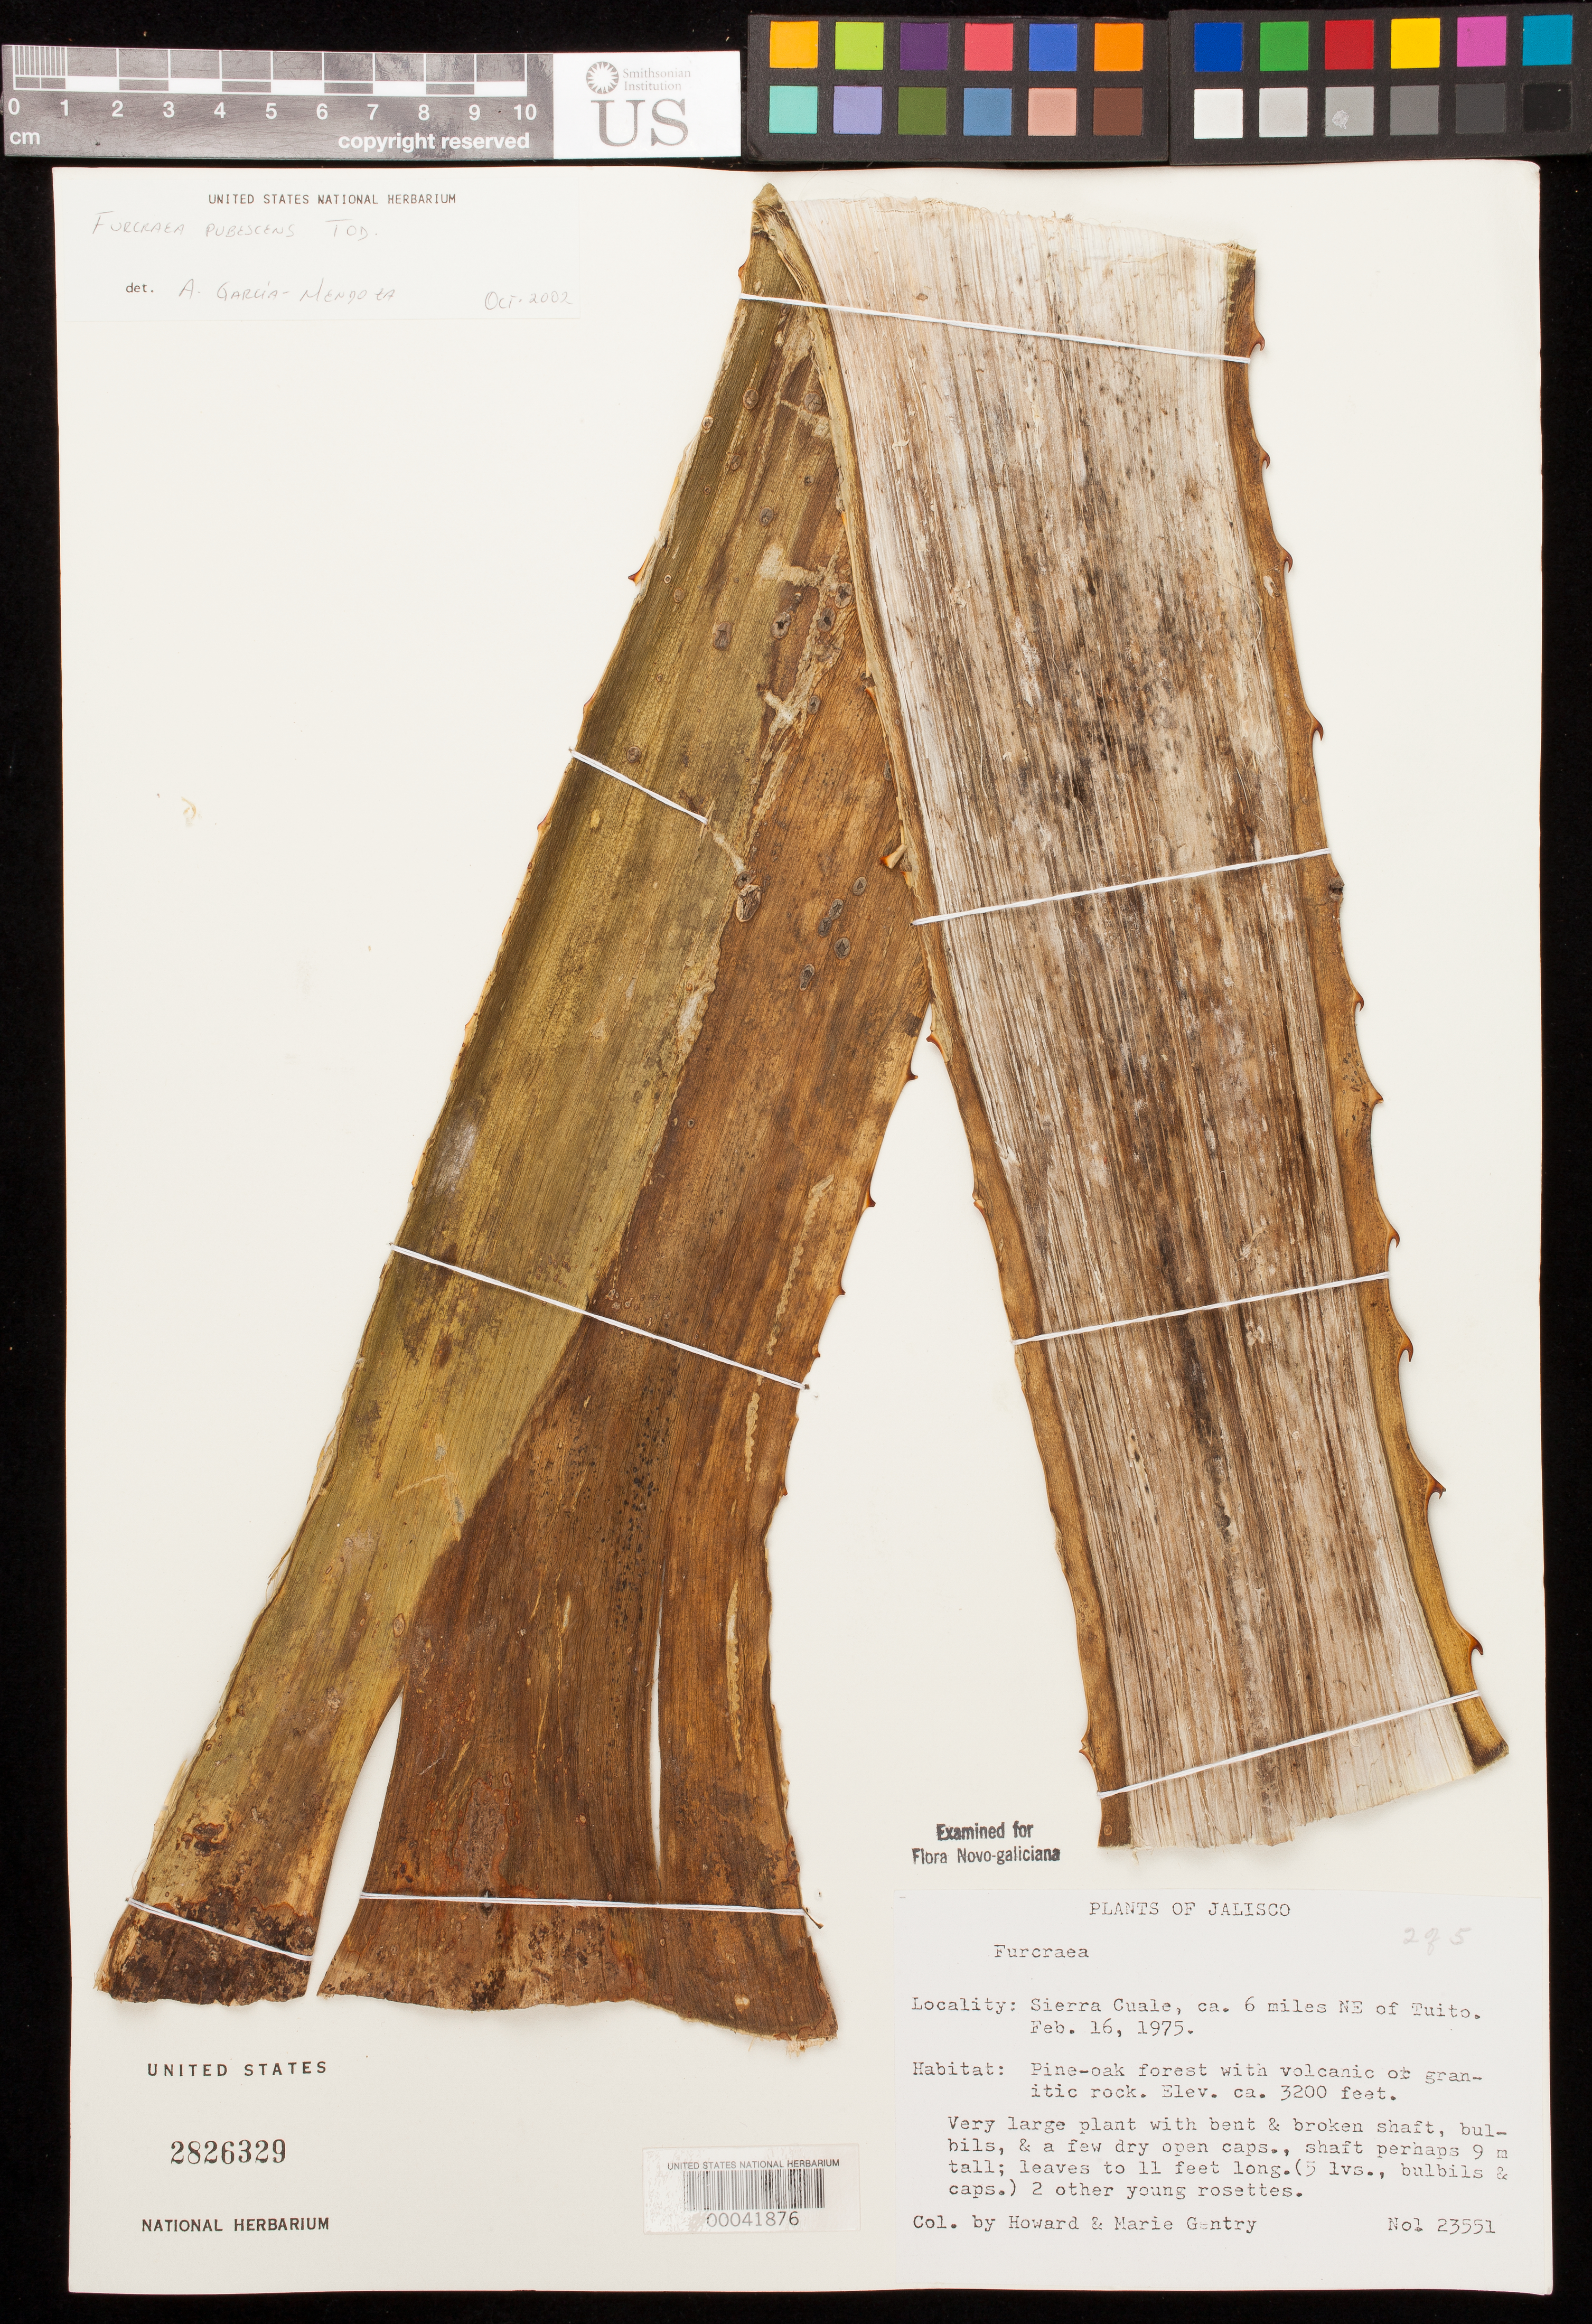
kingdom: Plantae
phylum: Tracheophyta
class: Liliopsida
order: Asparagales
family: Asparagaceae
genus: Furcraea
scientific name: Furcraea pubescens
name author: Tod.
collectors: H. S. Gentry & M. Gentry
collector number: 23551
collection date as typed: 16 Feb 1975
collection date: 1975-02-16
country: Mexico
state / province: Jalisco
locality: Sierra Cuale, ca. 6 mi NE of Tuito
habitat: Pine-oak forest with volcanic or granitic rock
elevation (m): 975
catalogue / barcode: US 2826329